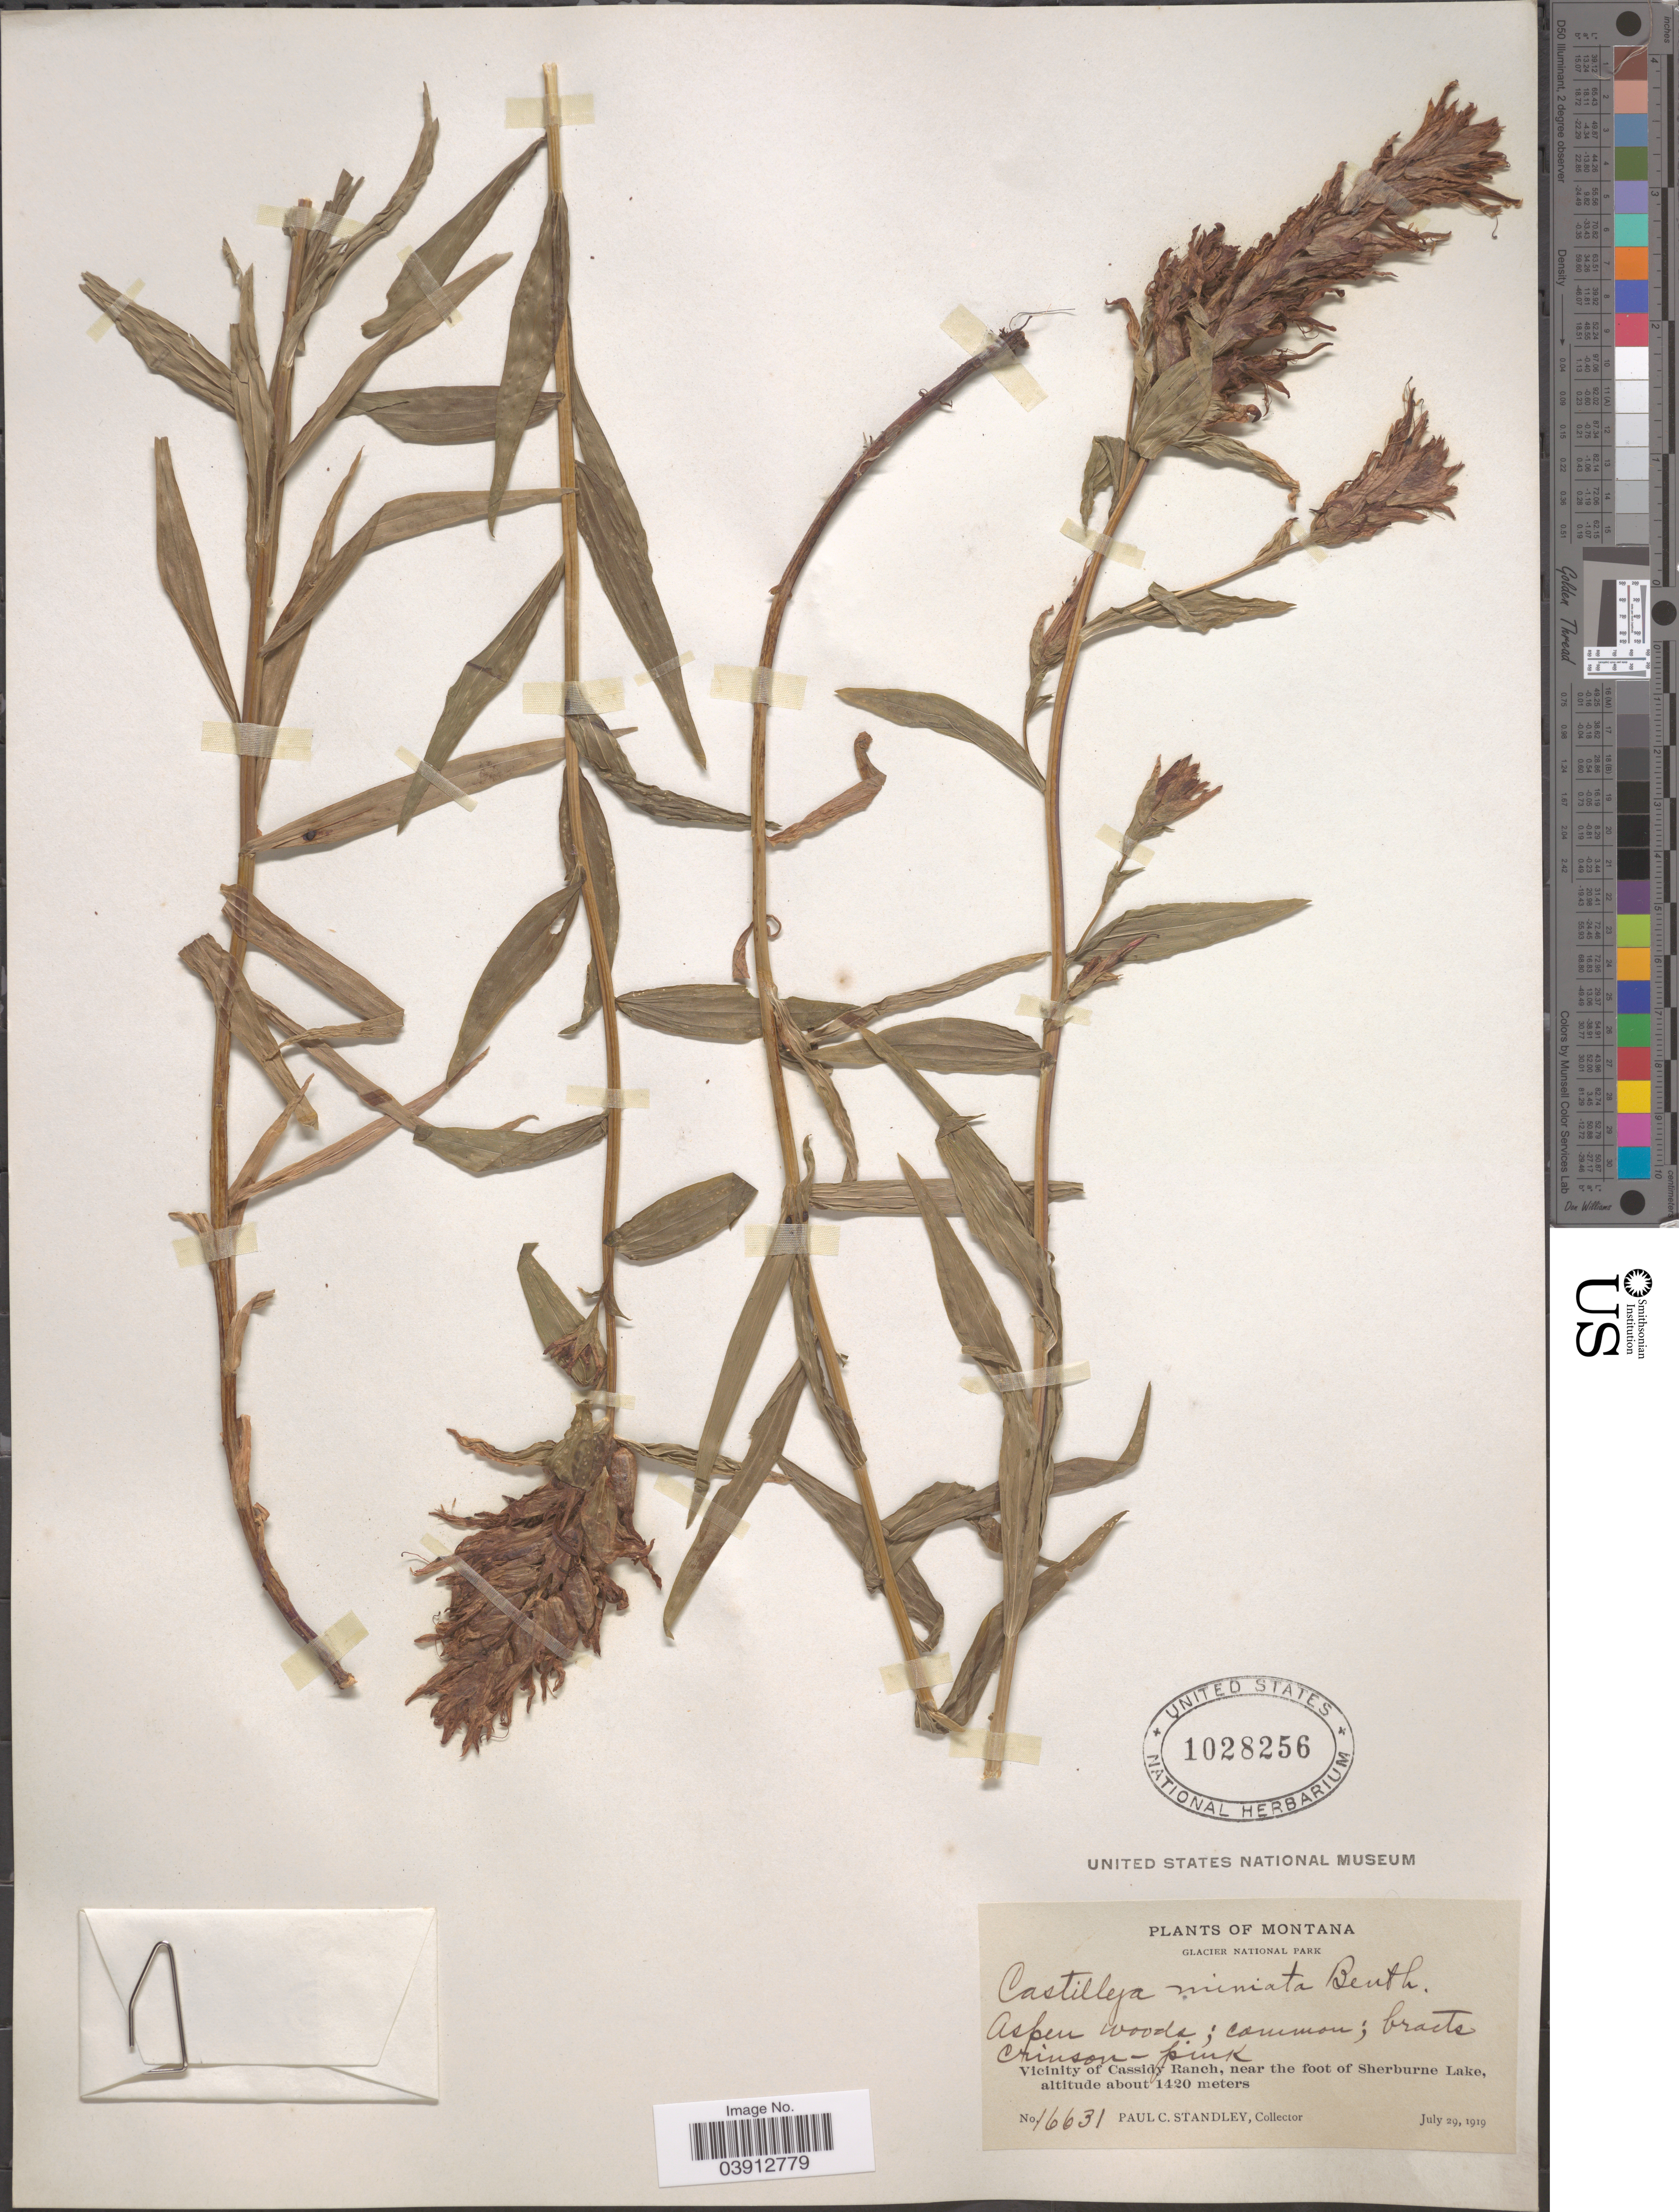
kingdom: Plantae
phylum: Tracheophyta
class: Magnoliopsida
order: Lamiales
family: Orobanchaceae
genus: Castilleja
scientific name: Castilleja miniata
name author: Douglas ex Hook.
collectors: P. C. Standley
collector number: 16631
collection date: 1919-07-29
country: United States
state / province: Montana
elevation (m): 1420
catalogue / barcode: US 1028256